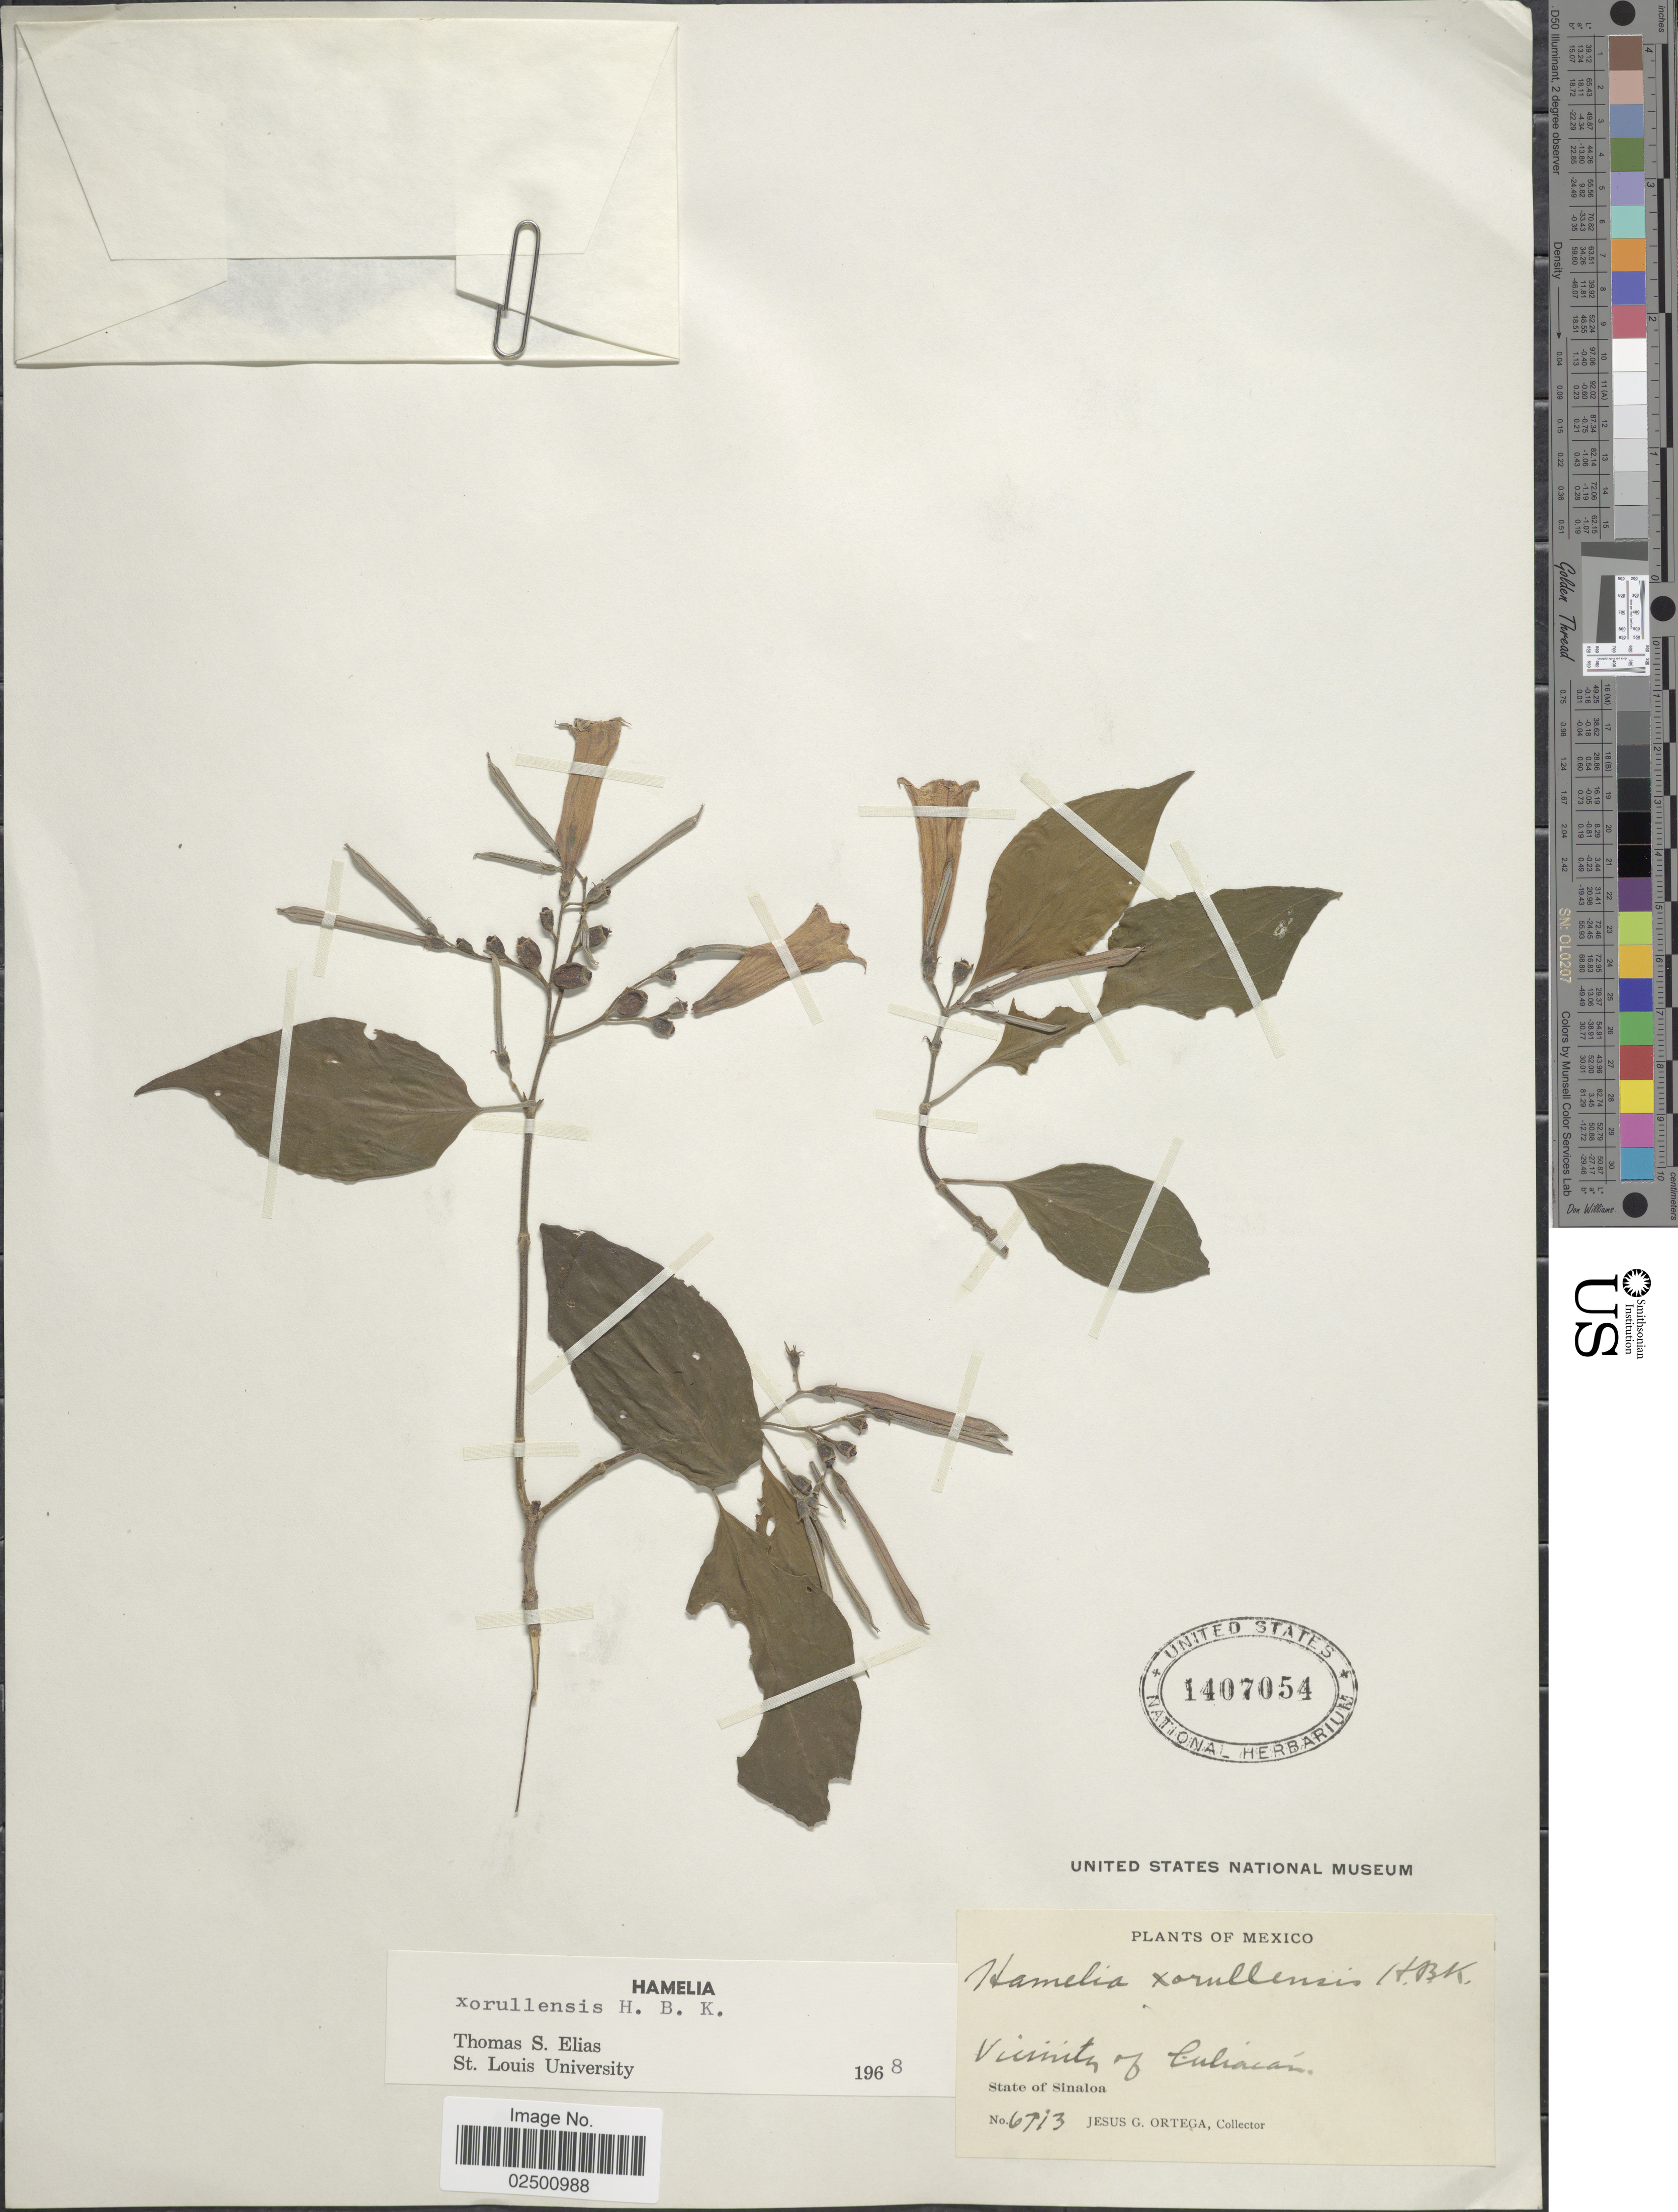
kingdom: Plantae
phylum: Tracheophyta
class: Magnoliopsida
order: Gentianales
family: Rubiaceae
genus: Hamelia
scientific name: Hamelia xorullensis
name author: Kunth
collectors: J. Ortega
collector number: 6713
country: Mexico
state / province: Sinaloa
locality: Vicinity of Culiacan. State of Sinaloa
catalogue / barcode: US 1407054